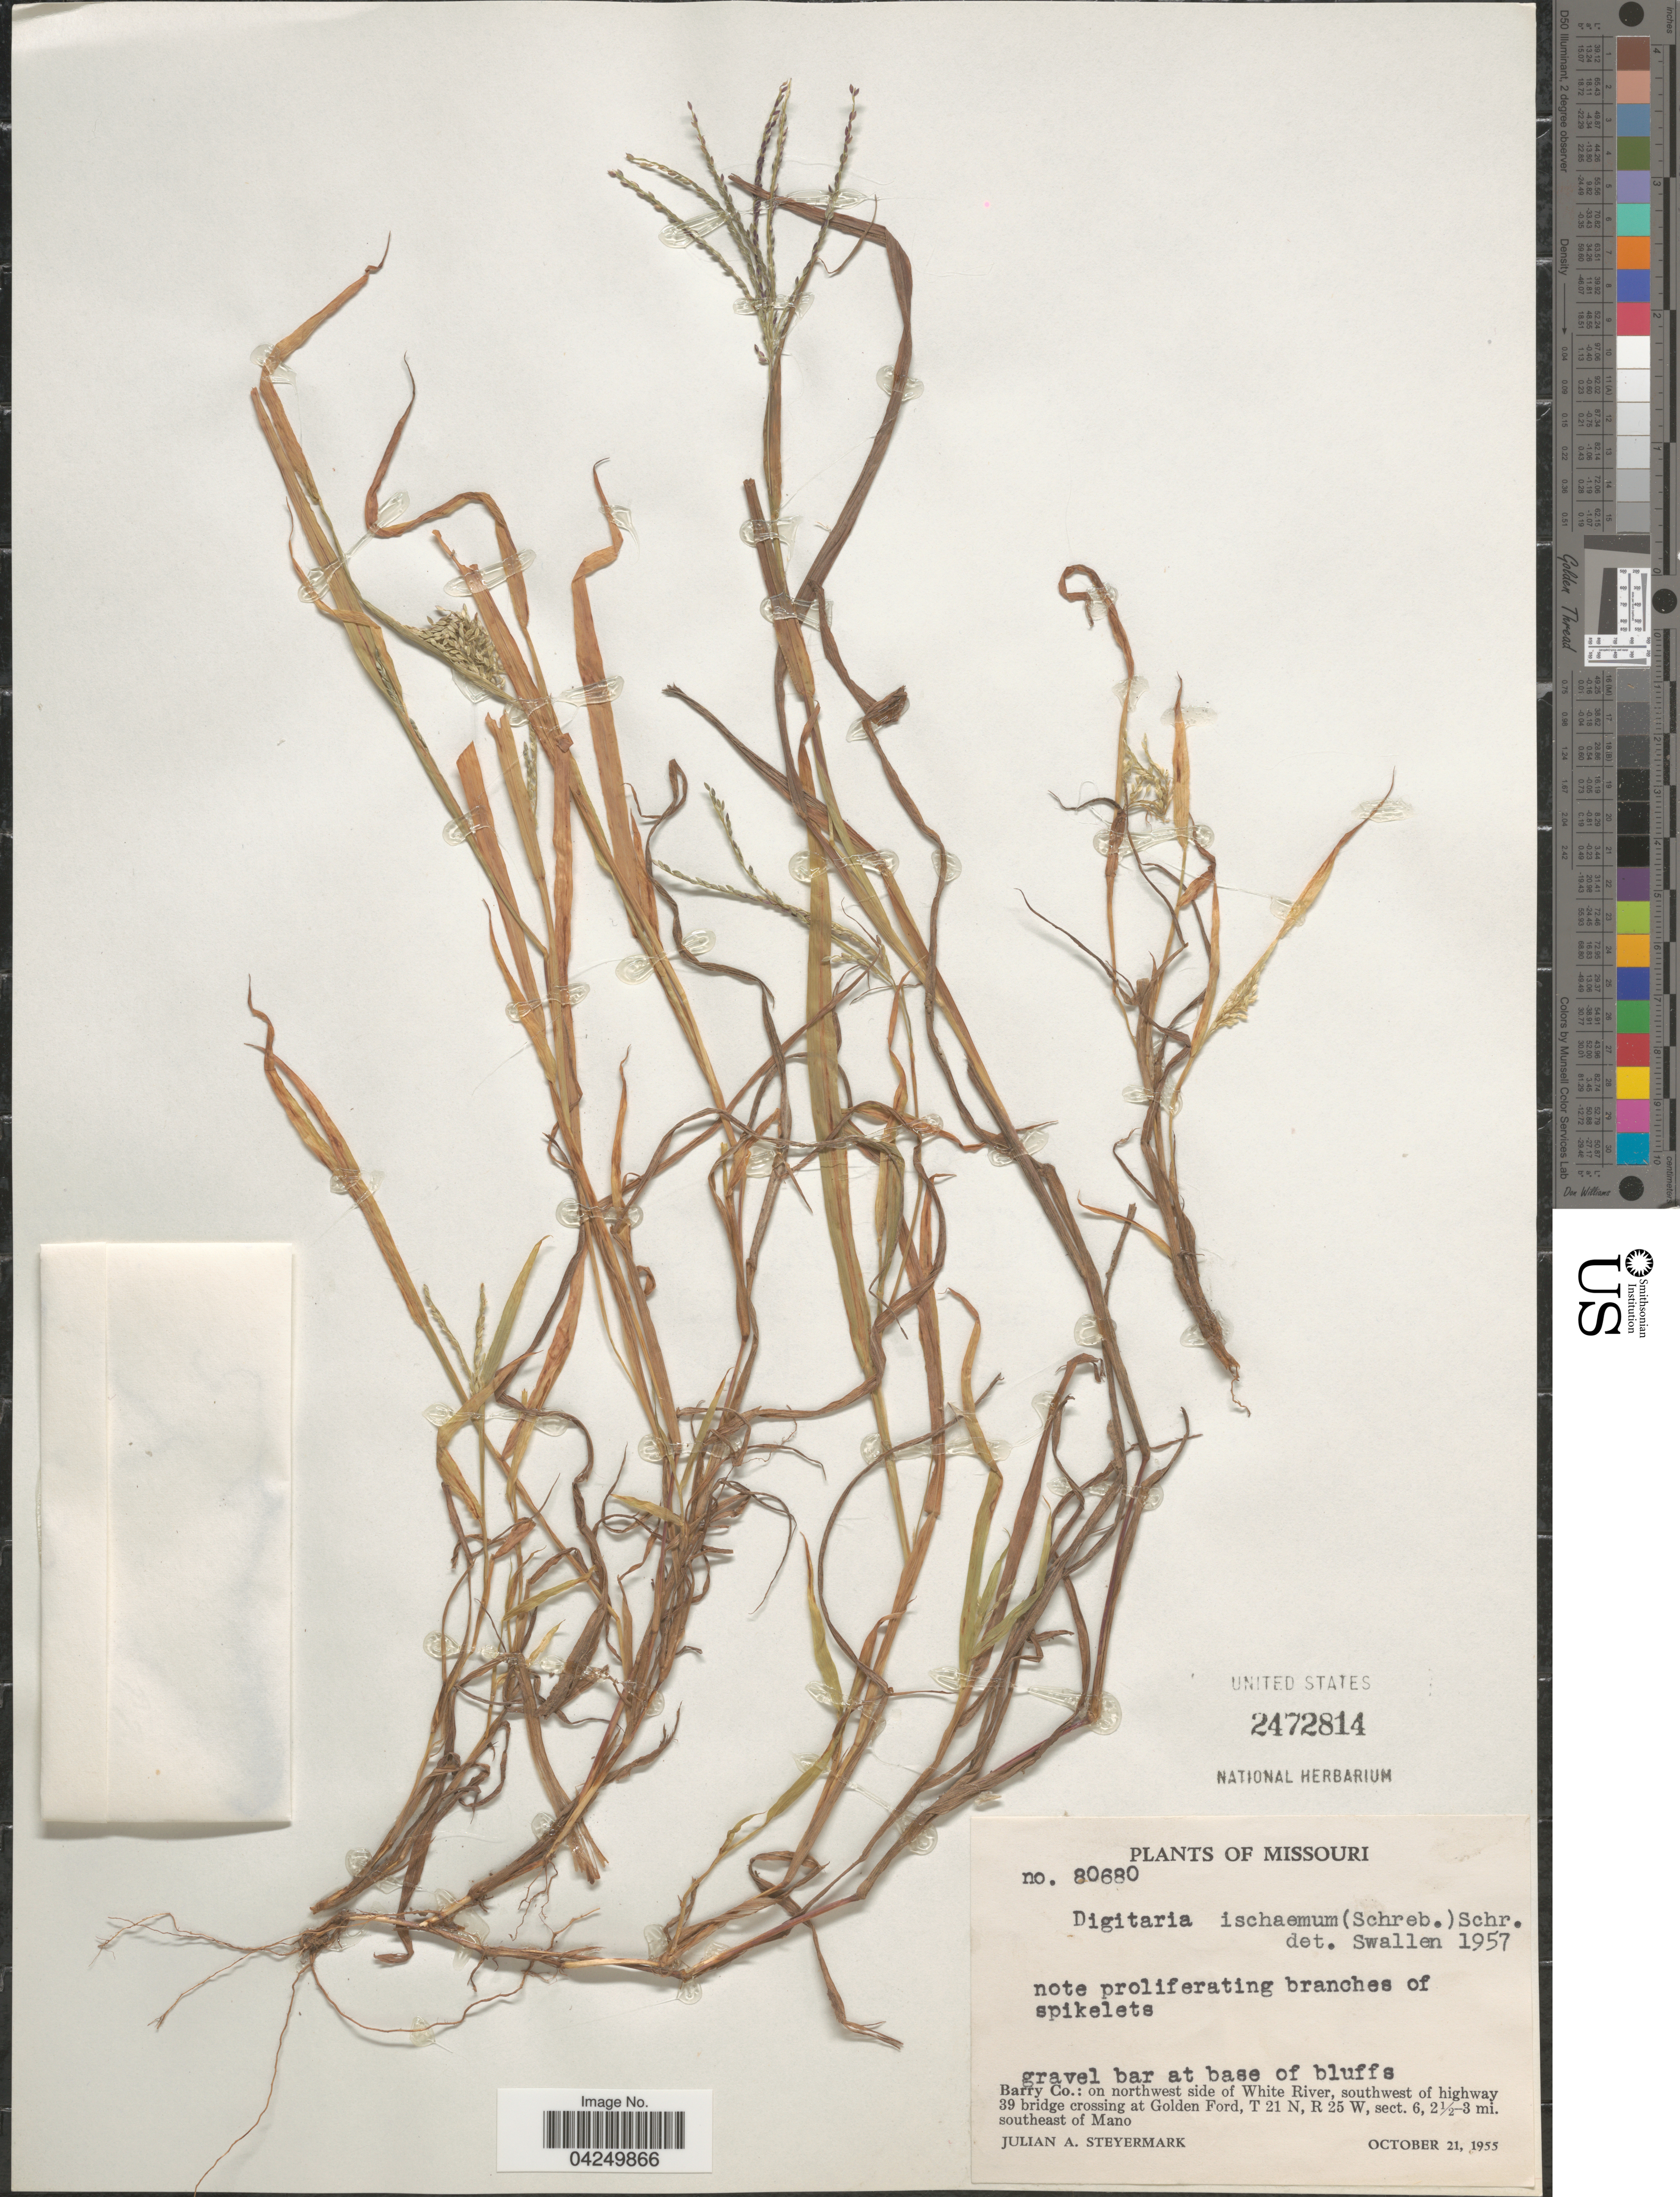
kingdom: Plantae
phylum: Tracheophyta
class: Liliopsida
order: Poales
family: Poaceae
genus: Digitaria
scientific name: Digitaria ischaemum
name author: (Schreber) Schreber ex Muhl.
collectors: J. Steyermark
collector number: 80680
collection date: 1955-10-21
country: United States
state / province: Missouri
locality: Barry Co.: on northwest side of White River, southwest of highway 39 bridge crossing at Golden Ford, T 21 N, R 25 W, sect. 6, 2½-3 mi. southeaast of Mano.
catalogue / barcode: US 2472814